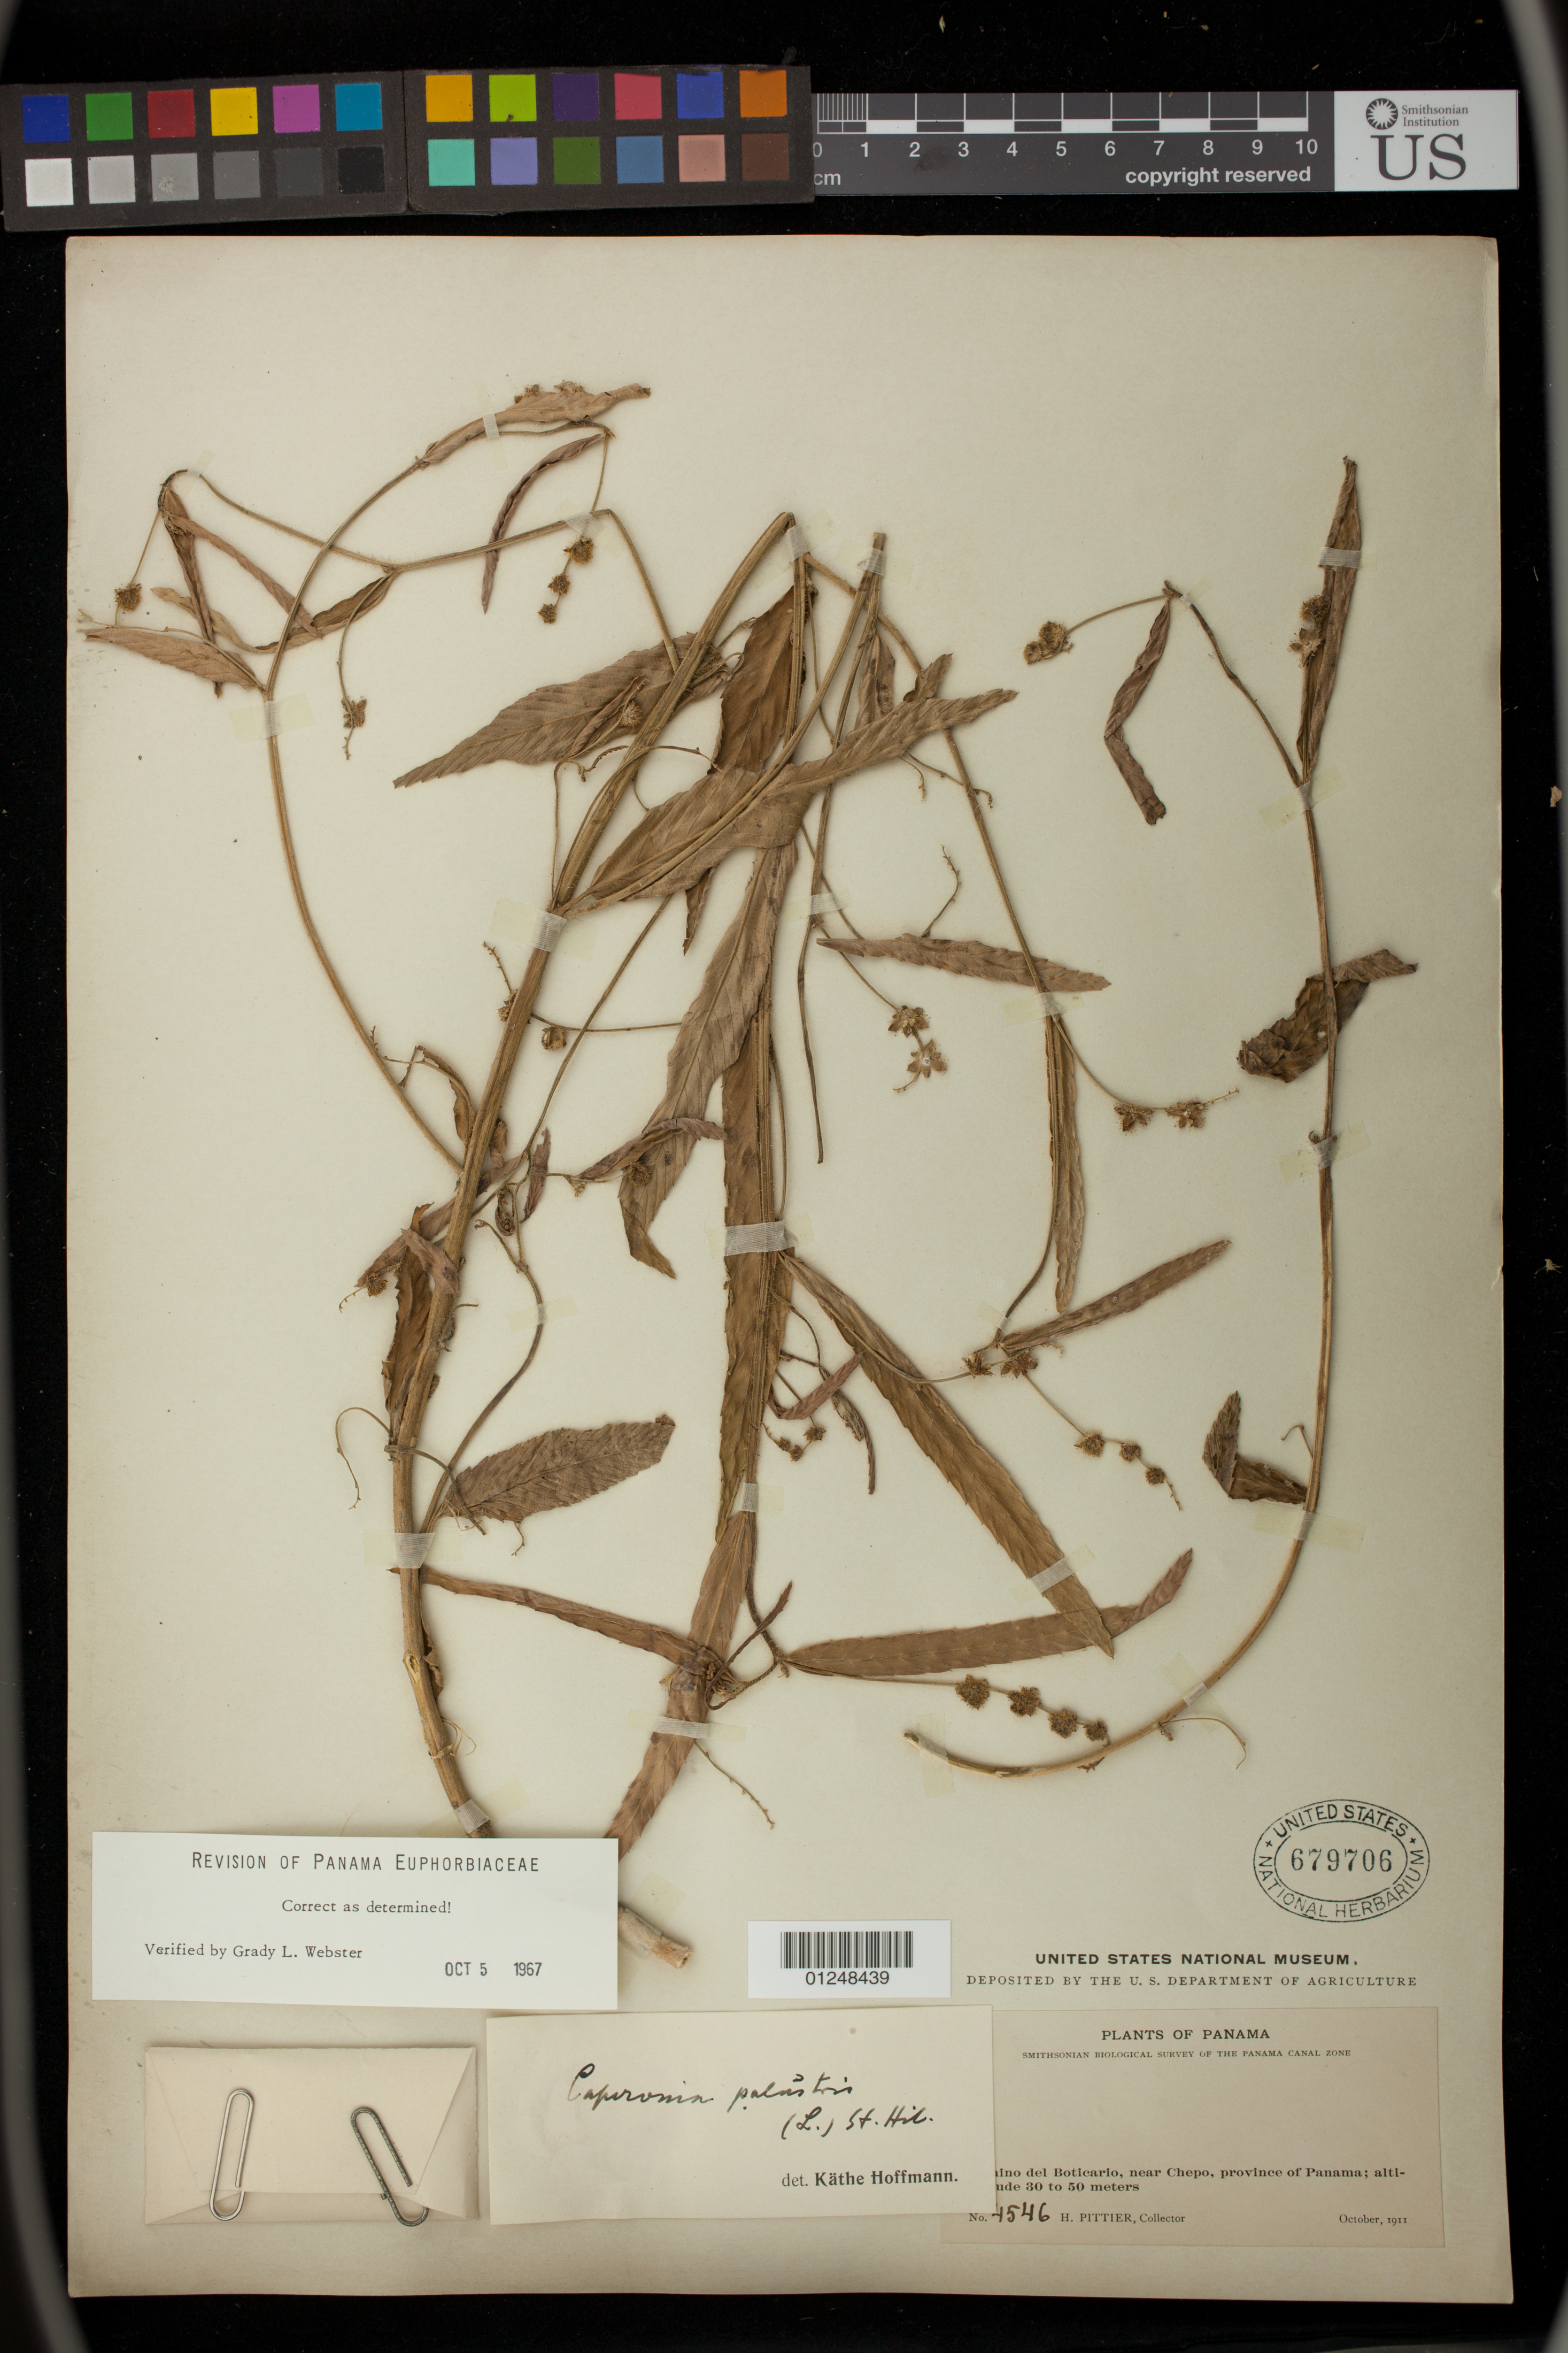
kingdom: Plantae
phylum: Tracheophyta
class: Magnoliopsida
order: Malpighiales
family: Euphorbiaceae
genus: Caperonia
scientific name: Caperonia palustris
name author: (L.) A. St.-Hil.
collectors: H. F. Pittier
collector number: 4546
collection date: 1911-10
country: Panama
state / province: Panamá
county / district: Chepo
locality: (?)ino del Boticario, near Chepo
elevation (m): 30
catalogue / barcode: US 679706